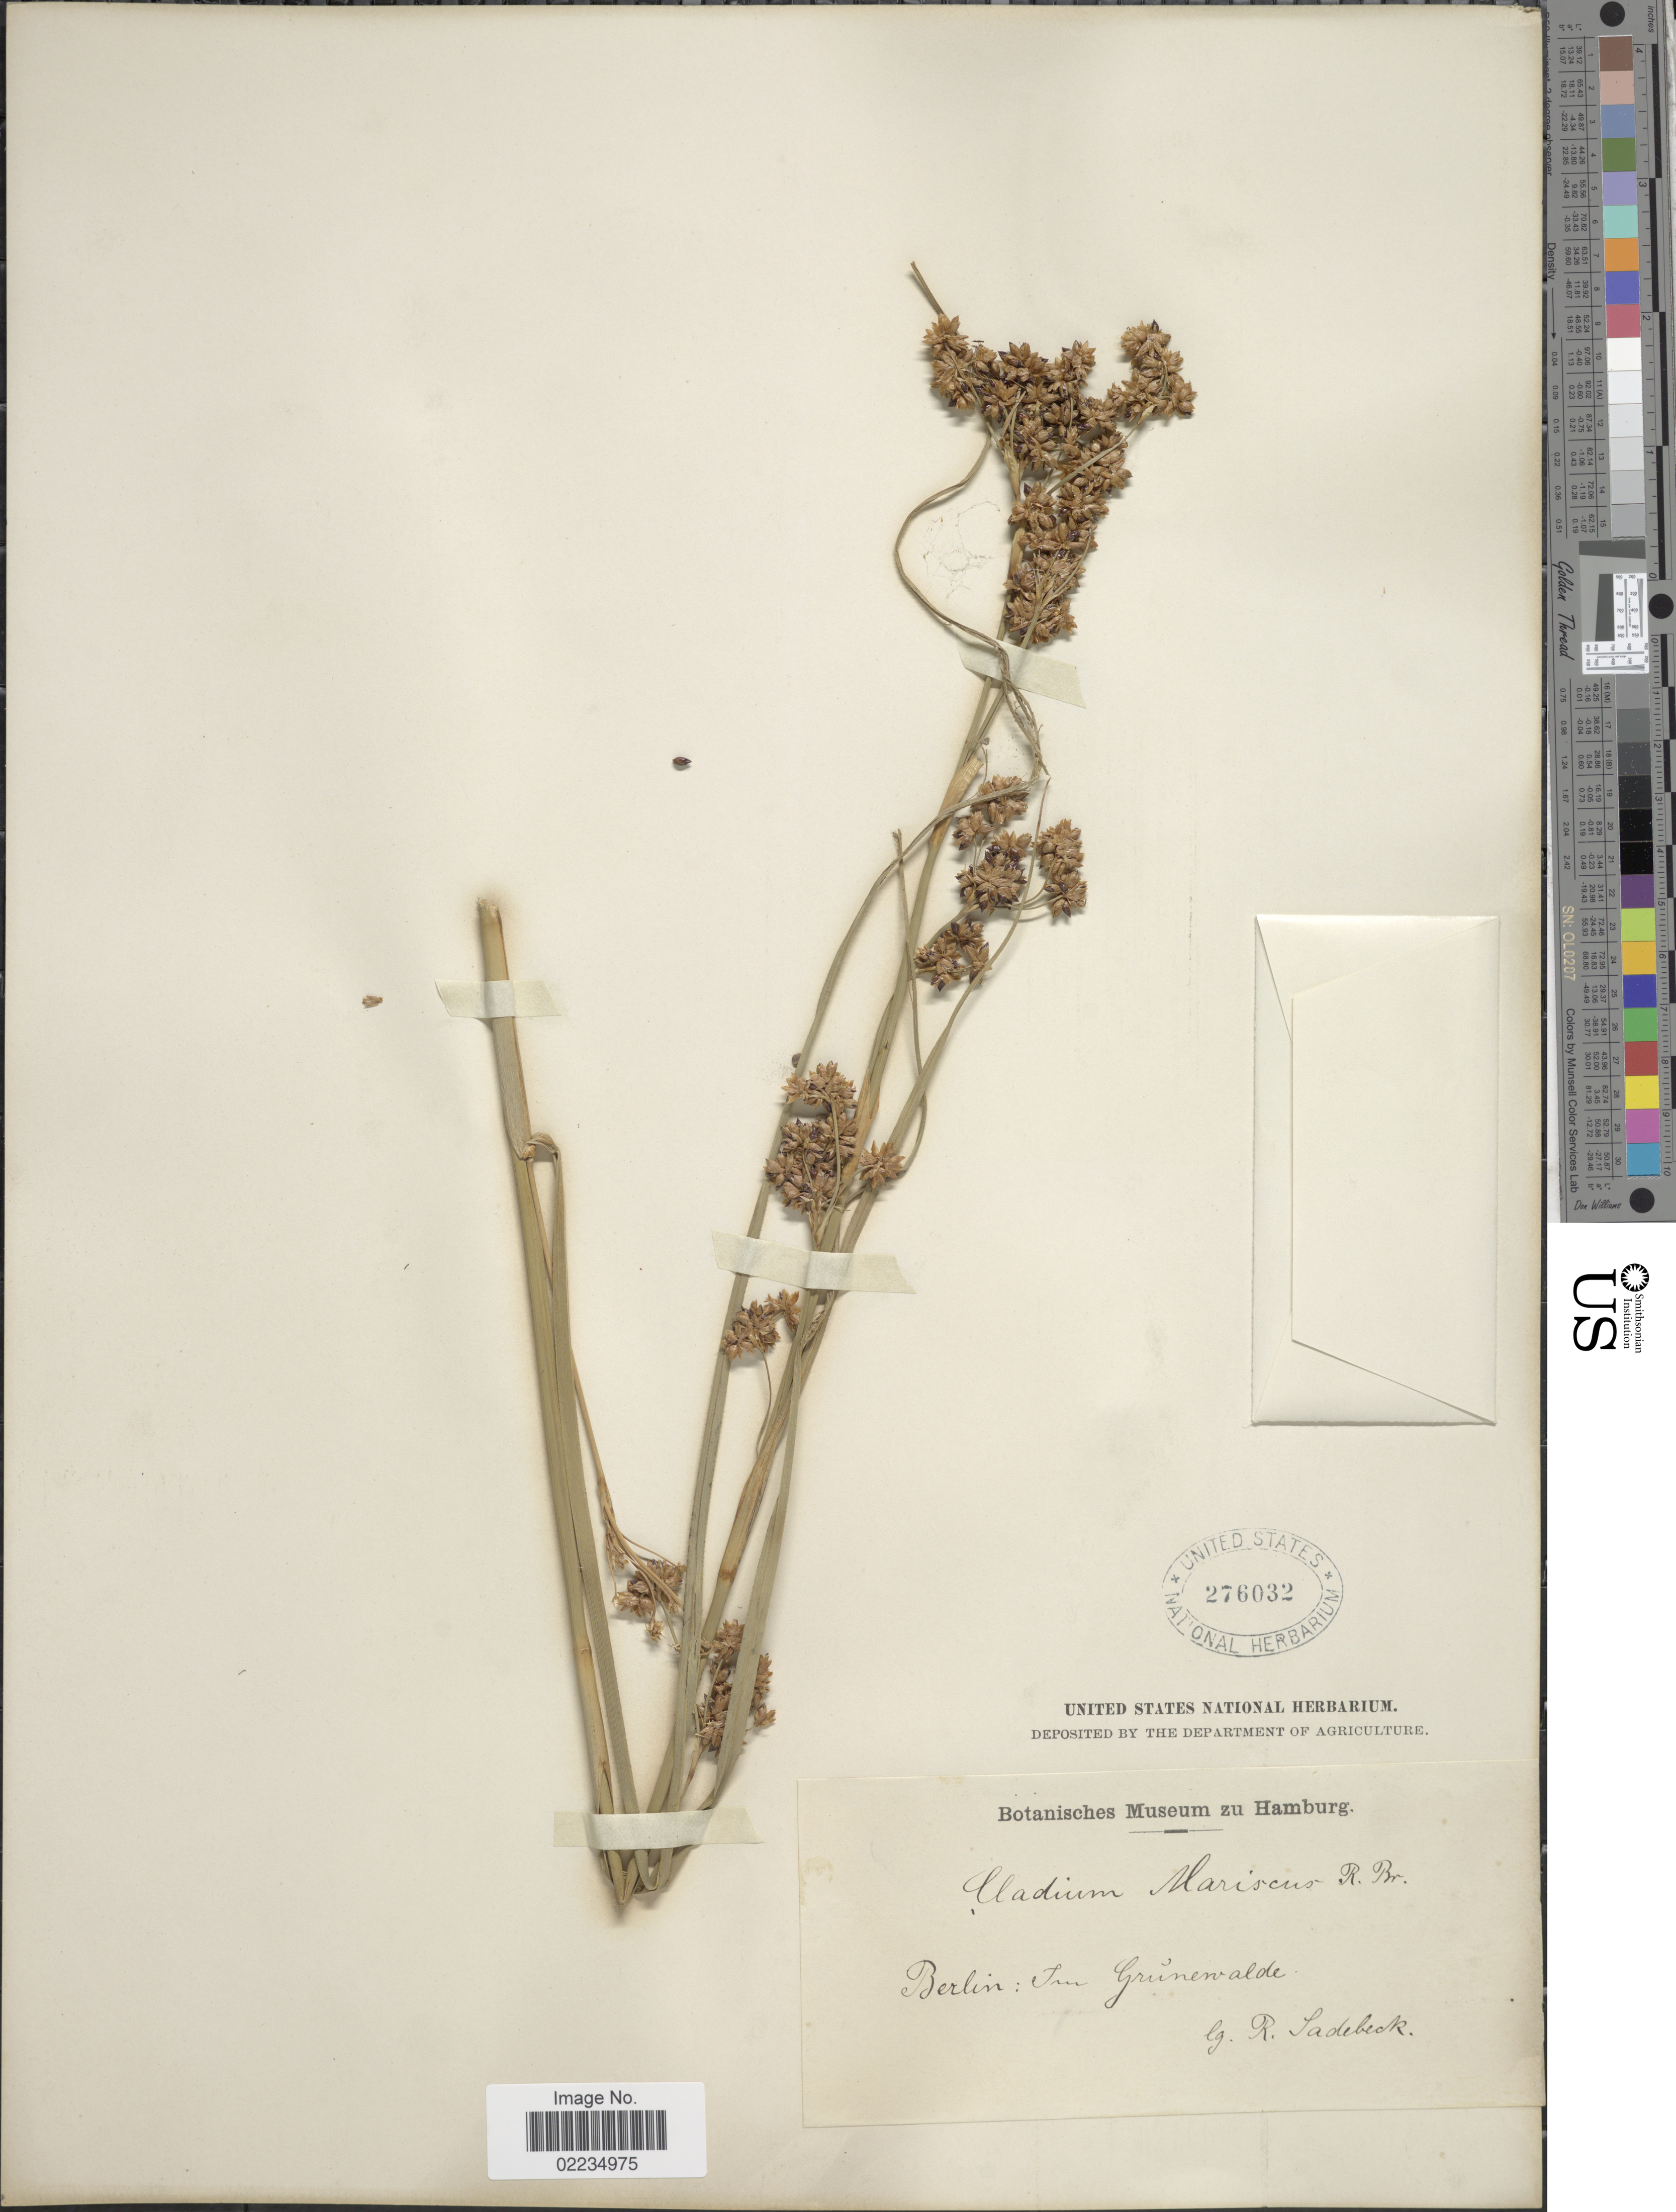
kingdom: Plantae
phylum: Tracheophyta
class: Liliopsida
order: Poales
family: Cyperaceae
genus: Cladium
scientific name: Cladium mariscus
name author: (L.) Pohl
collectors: R. Sadebeck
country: Germany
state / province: Berlin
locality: Berlin: Im Grunewalde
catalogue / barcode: US 276032